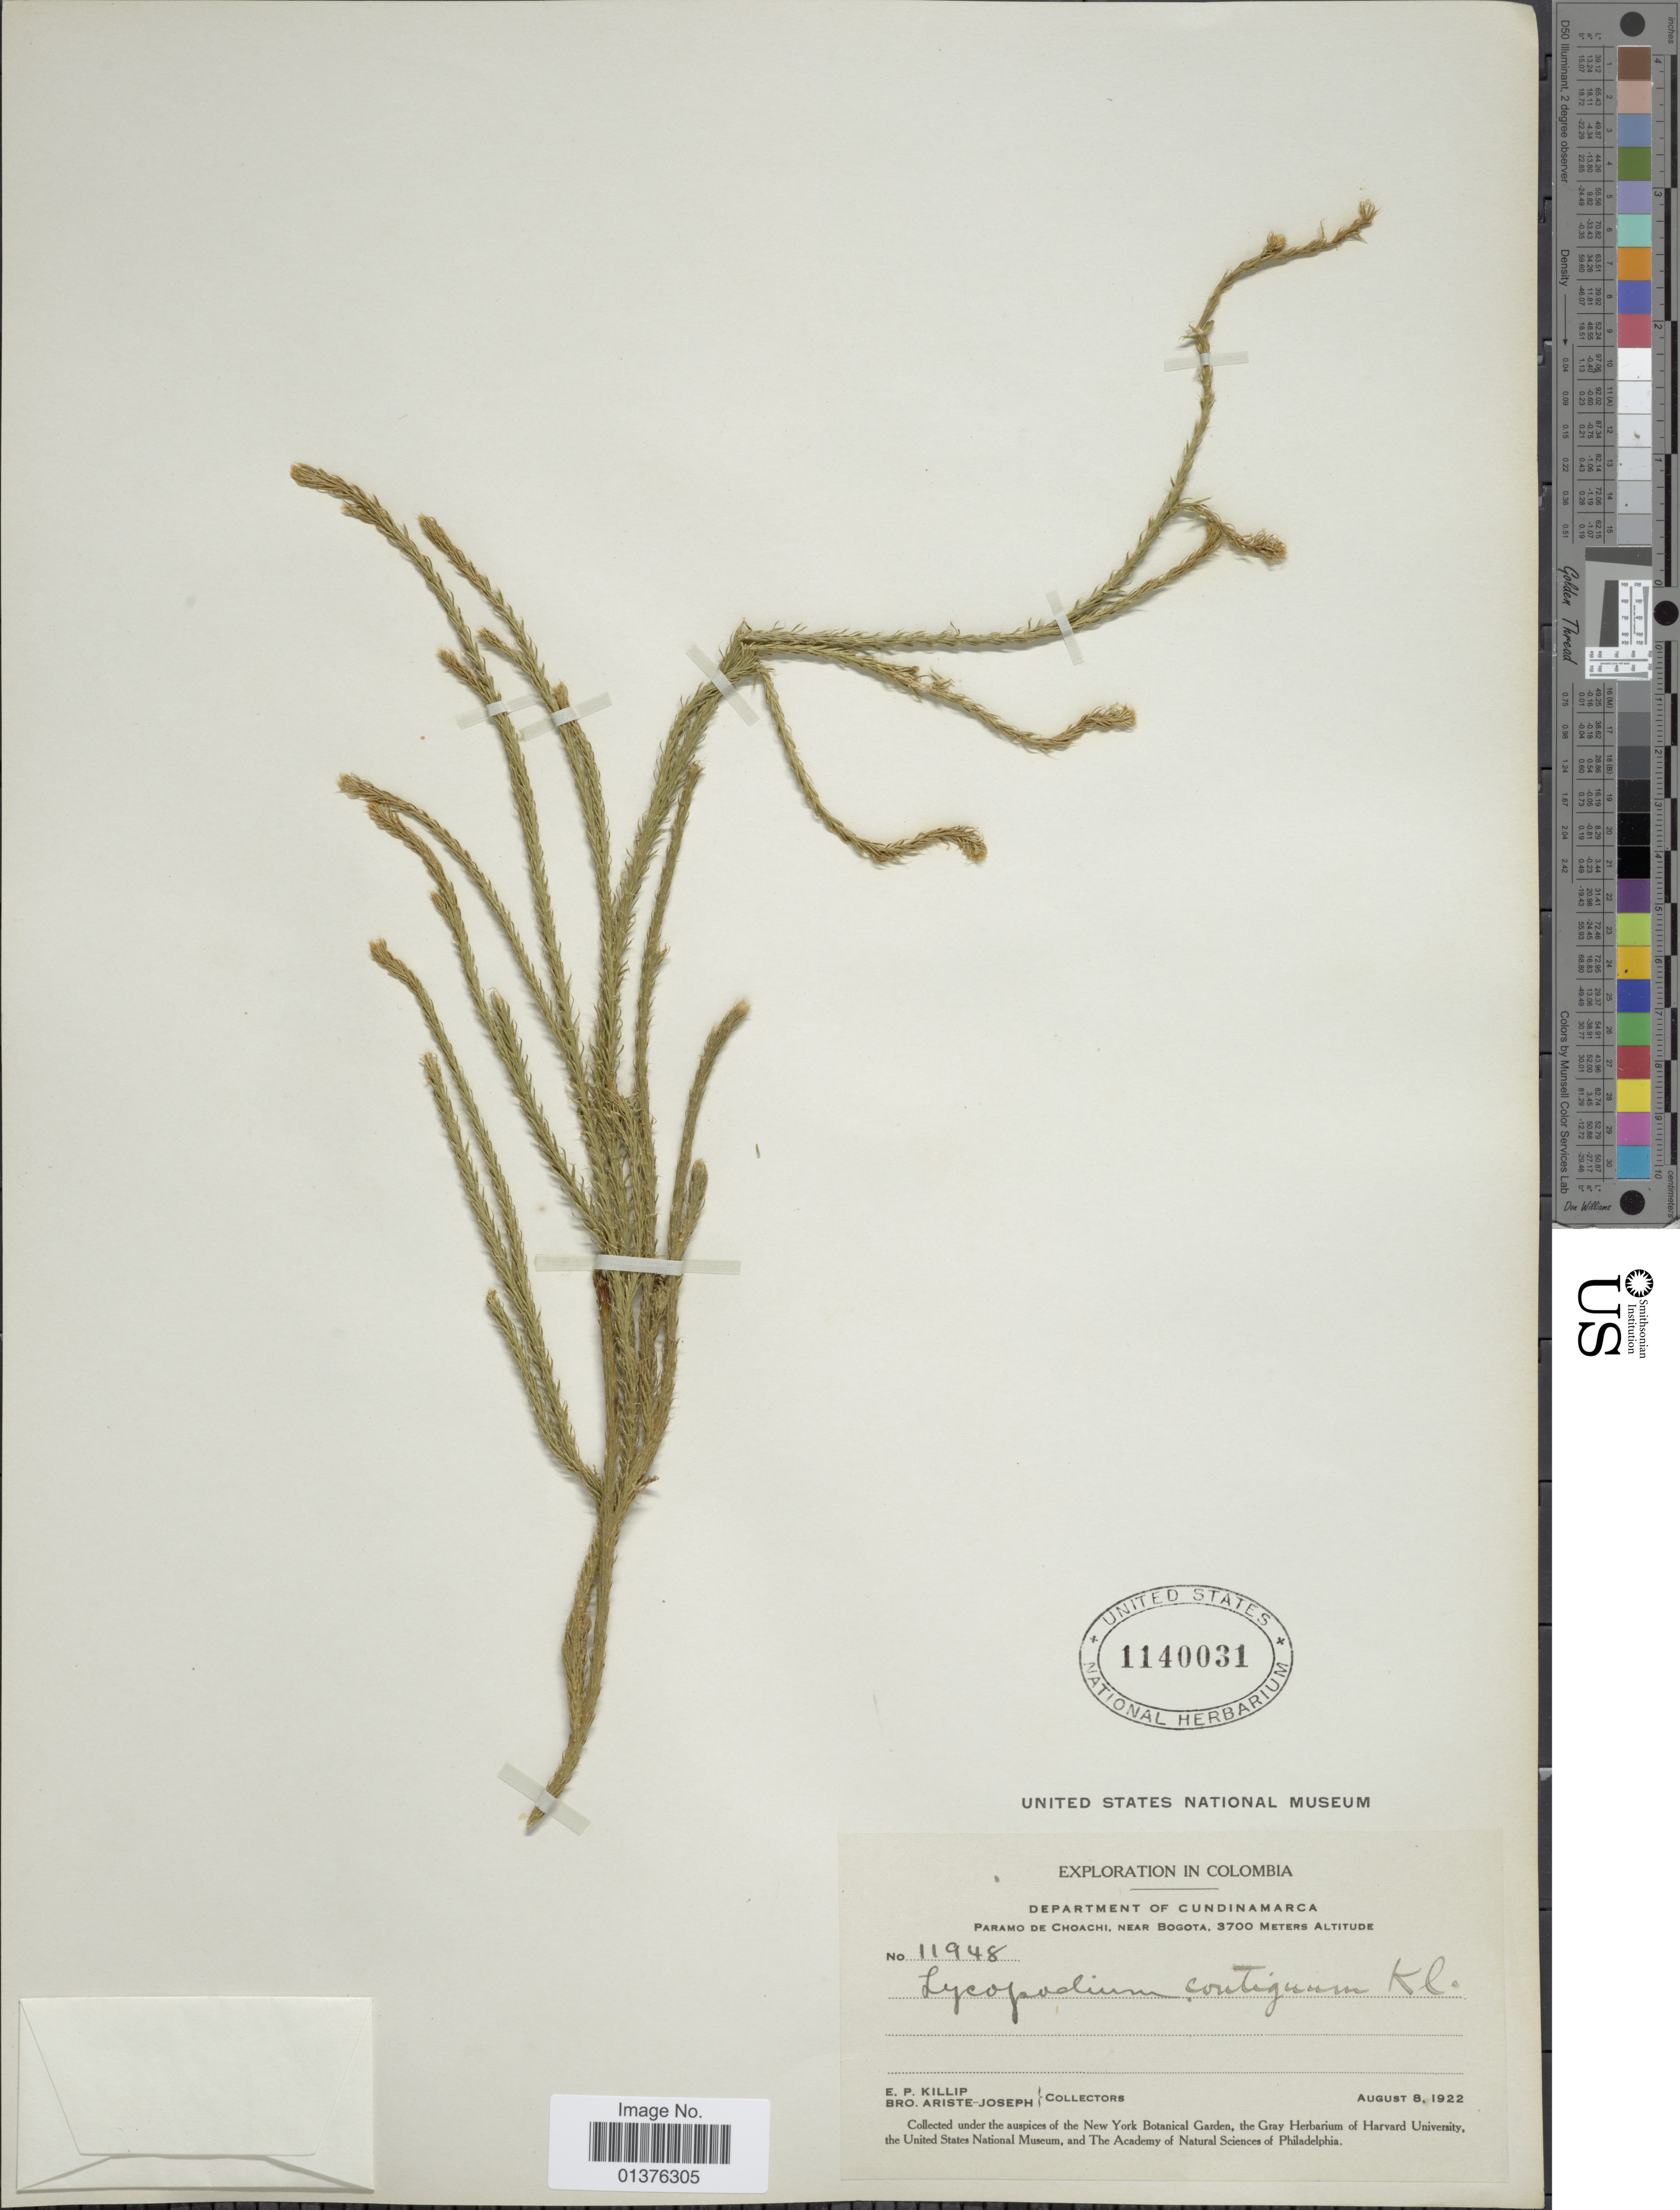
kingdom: Plantae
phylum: Tracheophyta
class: Lycopodiopsida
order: Lycopodiales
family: Lycopodiaceae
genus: Lycopodium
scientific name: Lycopodium clavatum subsp. contiguum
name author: (Klotzsch) B. Øllg.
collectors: E. P. Killip & Bro. Ariste-Joseph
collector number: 11948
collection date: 1922-08-08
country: Colombia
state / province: Cundinamarca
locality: Paramo de Choachi, near Bogota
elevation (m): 3700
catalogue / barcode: US 1140031